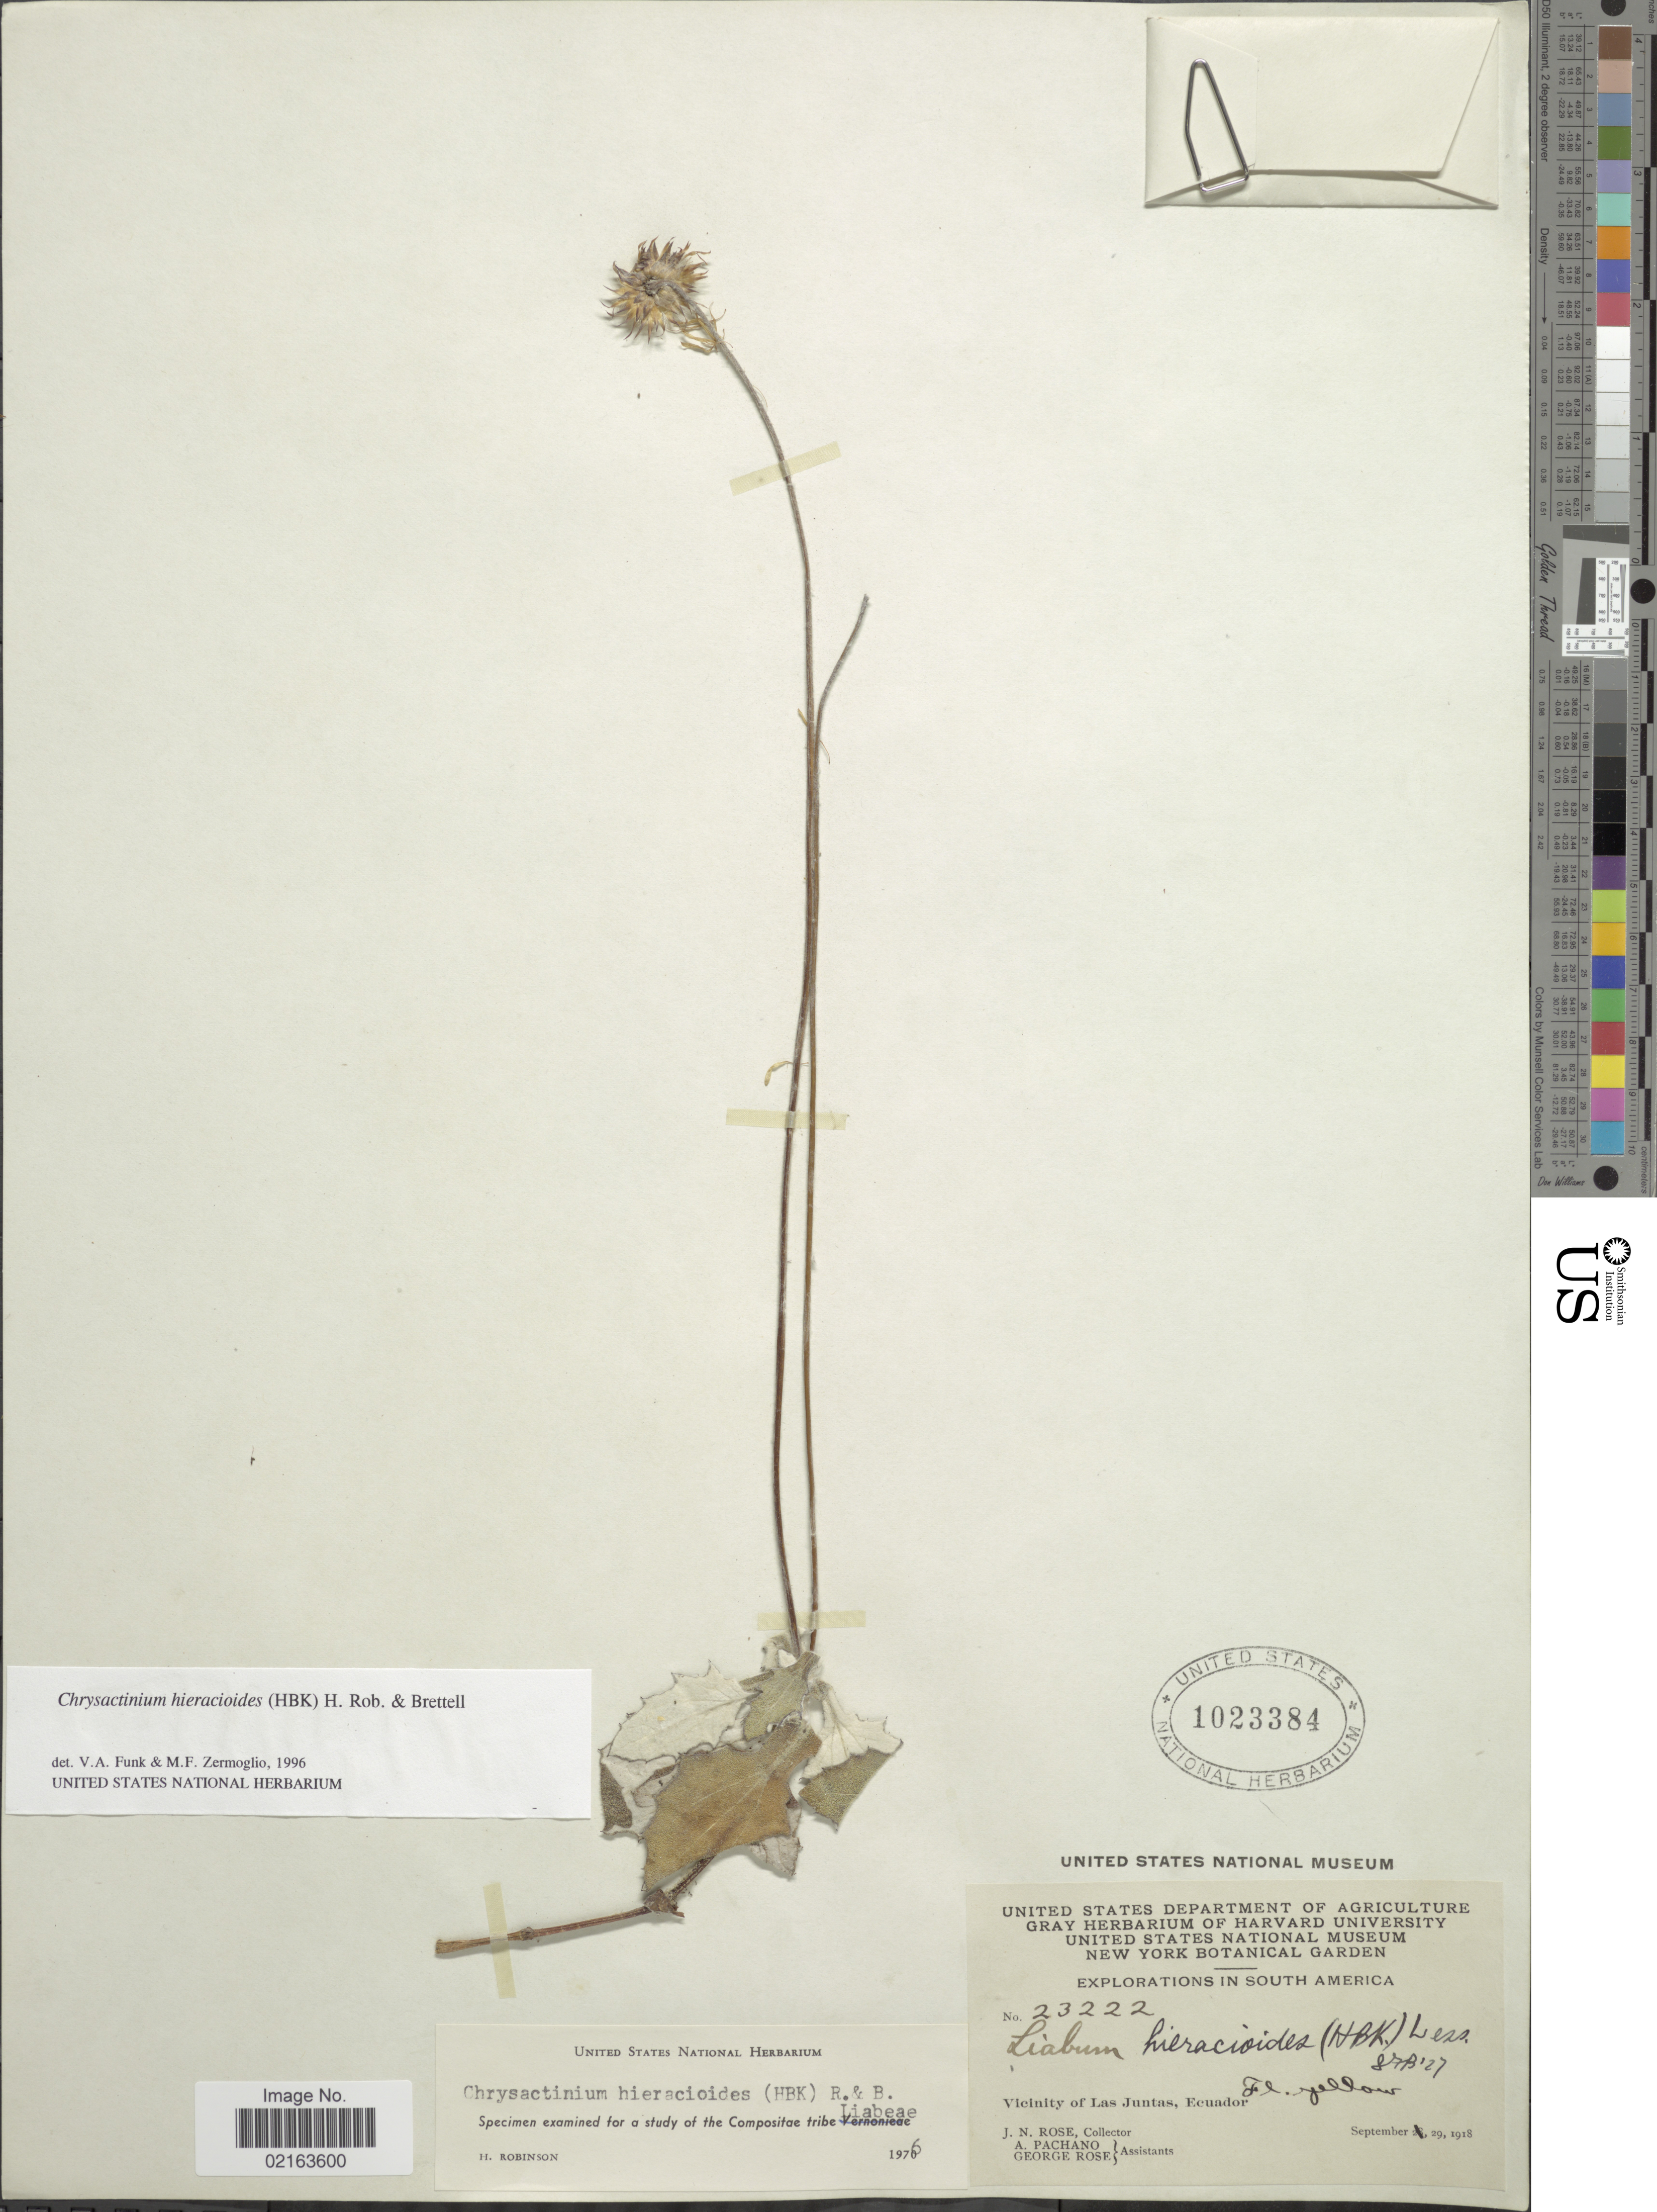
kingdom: Plantae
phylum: Tracheophyta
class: Magnoliopsida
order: Asterales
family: Asteraceae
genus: Chrysactinium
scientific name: Chrysactinium hieracioides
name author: (Kunth) H. Rob. & Brettell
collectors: J. N. Rose, A. Pachano & G. Rose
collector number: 23222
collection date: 1918-09-29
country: Ecuador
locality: Vicinity of Las Juntas, Ecuador.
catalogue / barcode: US 1023384